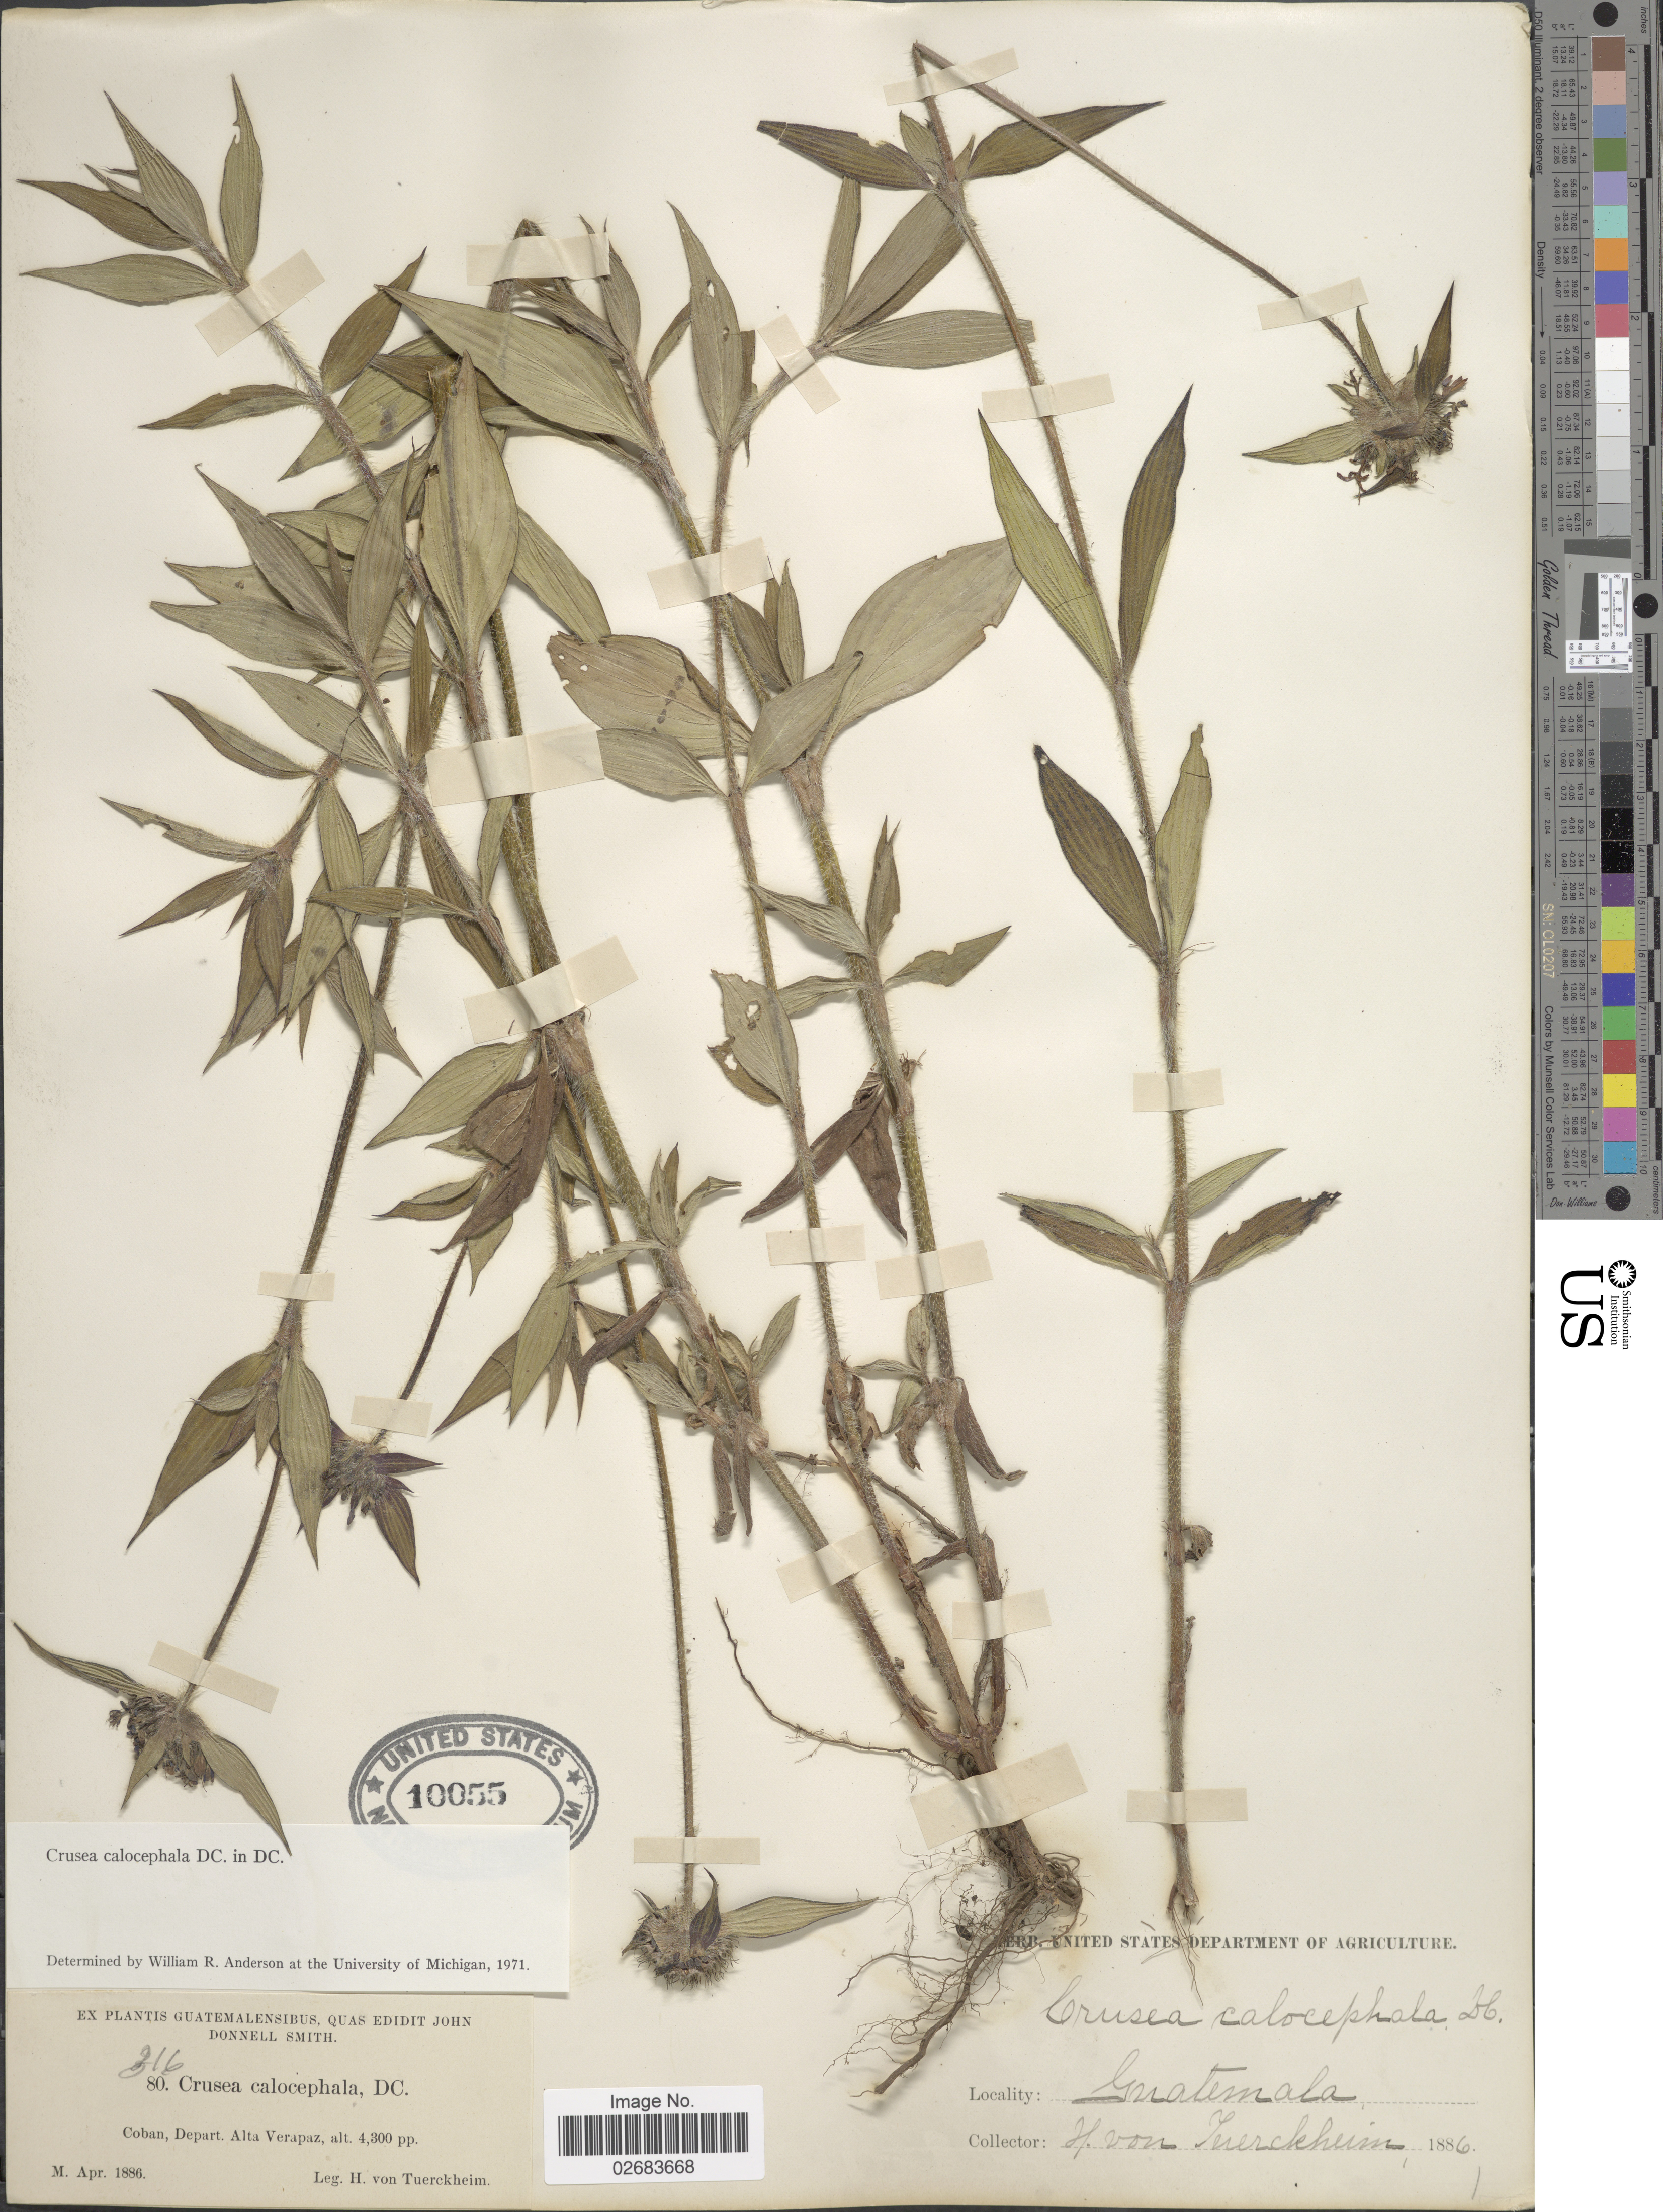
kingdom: Plantae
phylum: Tracheophyta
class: Magnoliopsida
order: Gentianales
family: Rubiaceae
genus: Crusea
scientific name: Crusea calocephala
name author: DC.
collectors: H. von Türckheim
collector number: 80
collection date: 1886-04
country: Guatemala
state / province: Alta Verapaz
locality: Coban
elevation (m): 1311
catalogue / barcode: US 10055